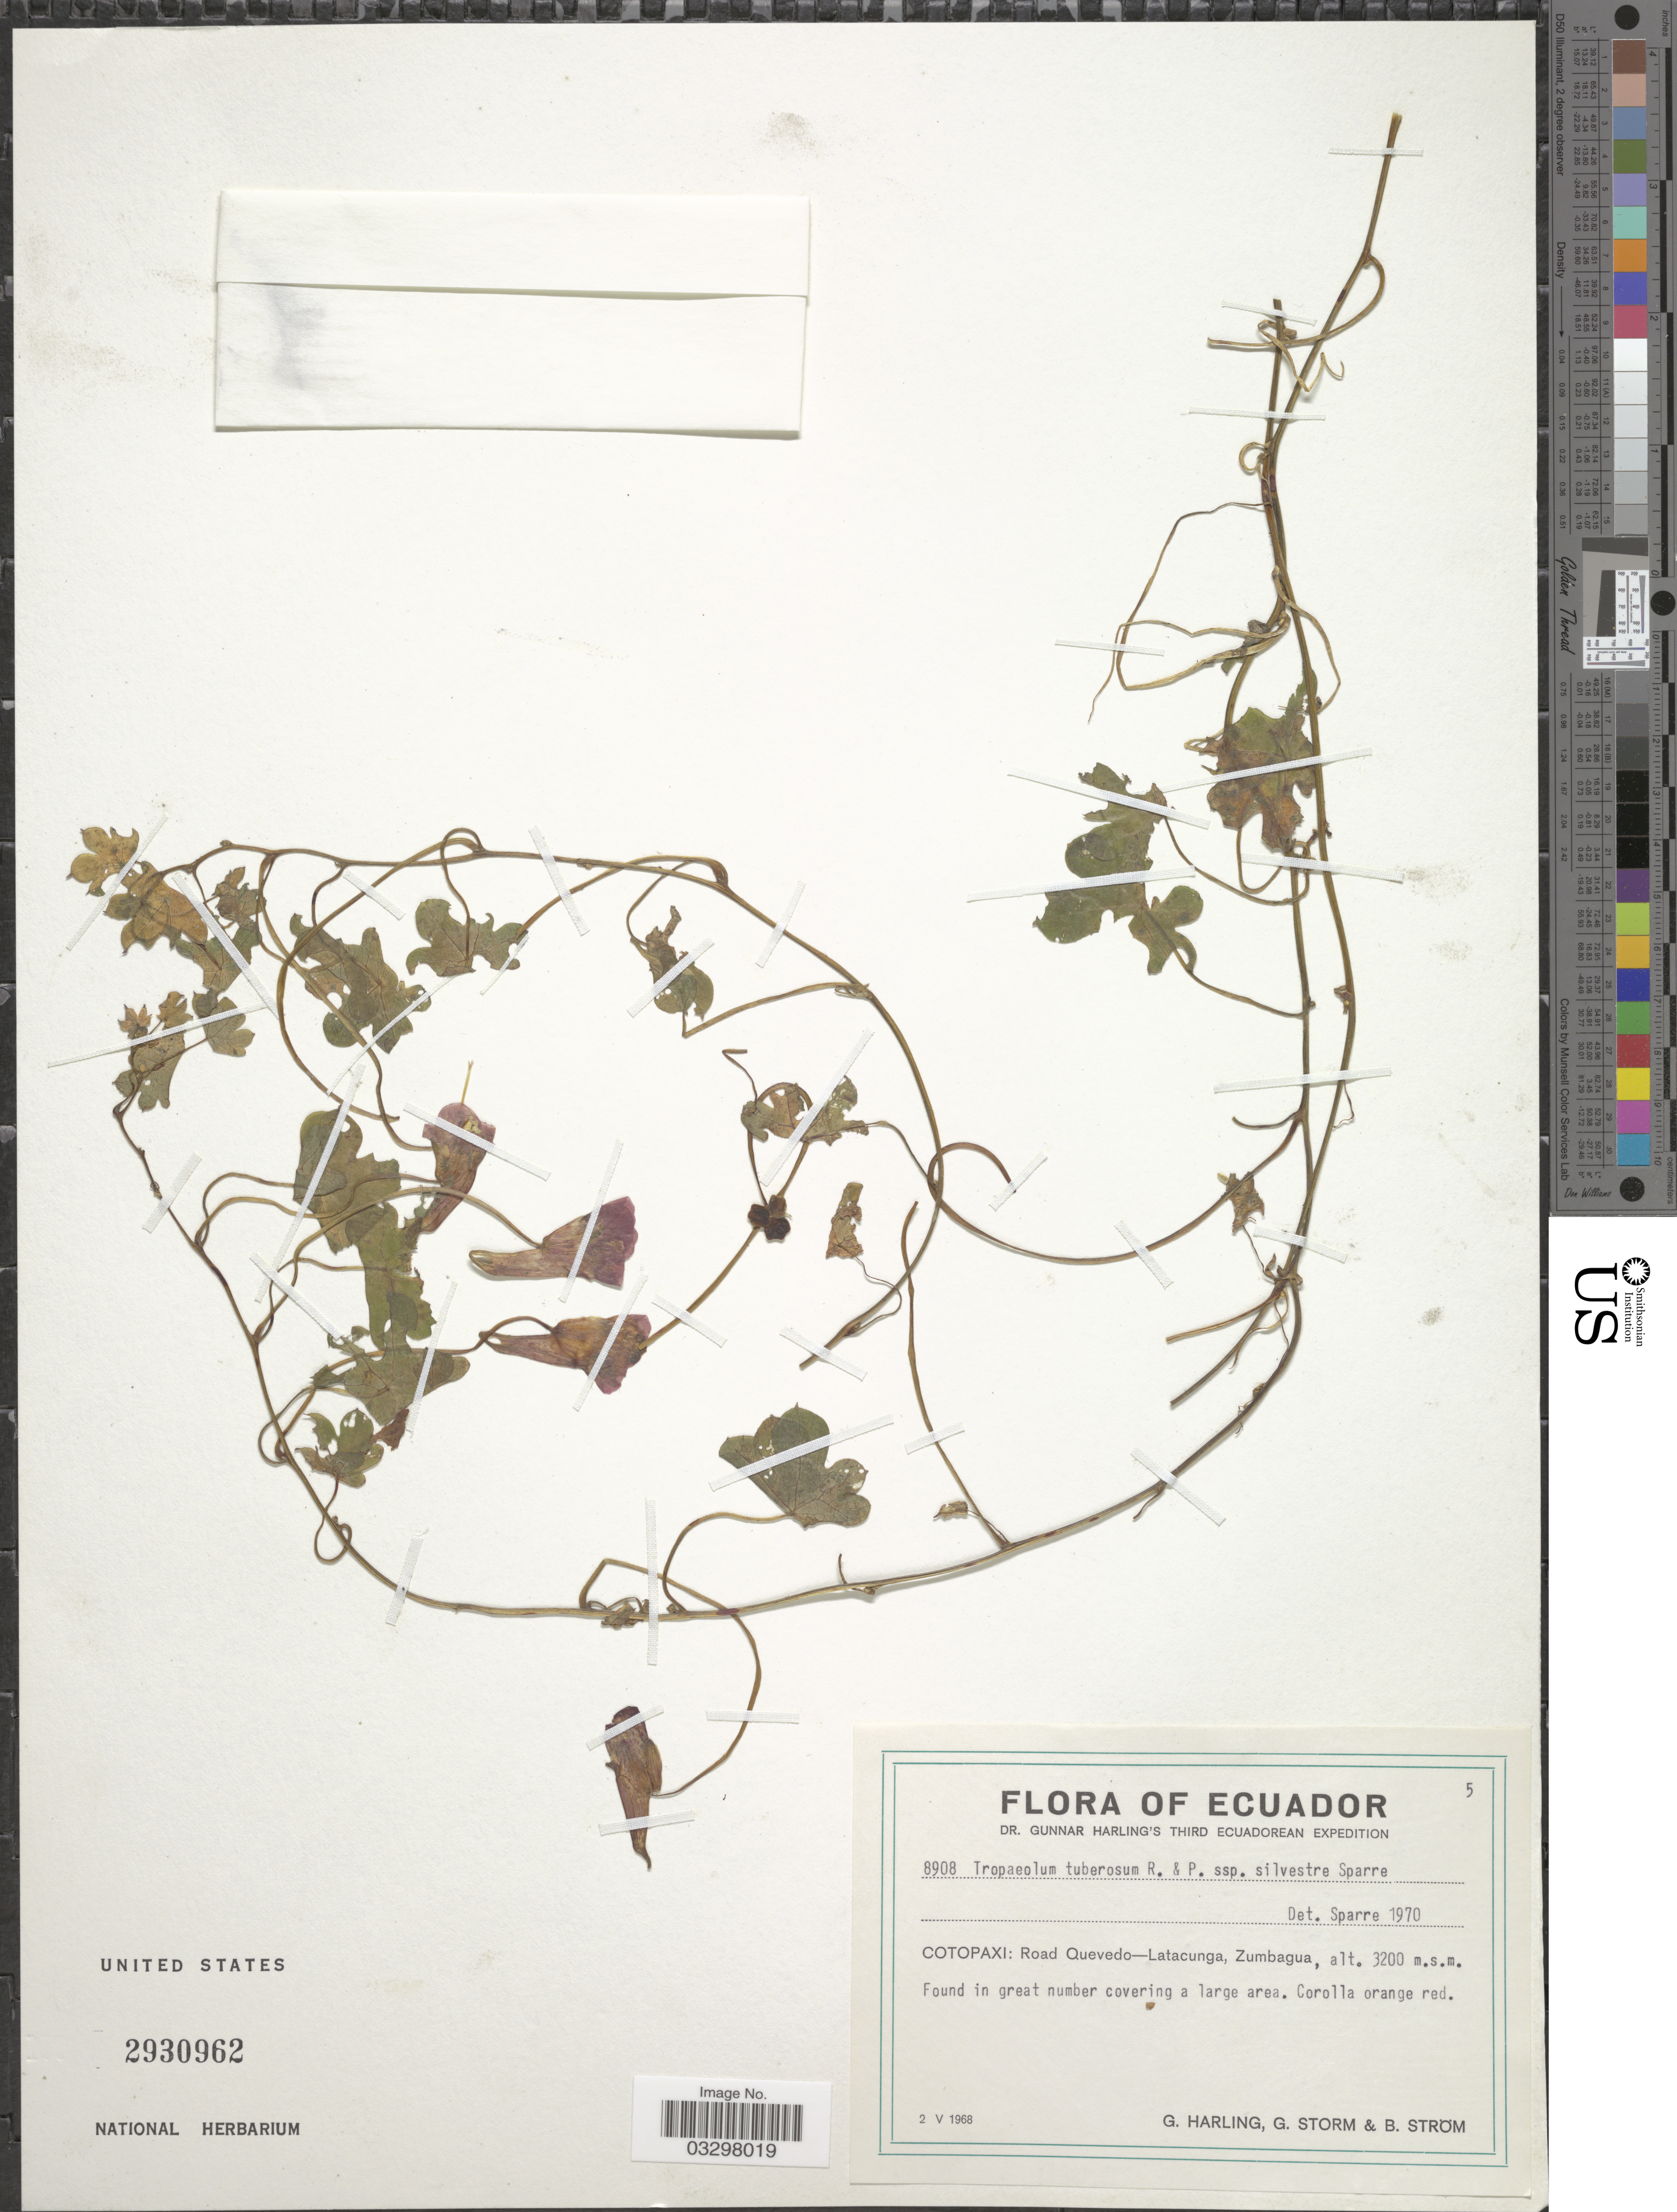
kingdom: Plantae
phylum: Tracheophyta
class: Magnoliopsida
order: Brassicales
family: Tropaeolaceae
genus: Tropaeolum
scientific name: Tropaeolum tuberosum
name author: Ruiz & Pav.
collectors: G. Harling, G. Storm & B. Ström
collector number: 8908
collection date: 1968-05-02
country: Ecuador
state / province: Cotopaxi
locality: Road Quevedo-Latacunga, Zumbagua.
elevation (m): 3200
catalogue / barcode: US 2930962